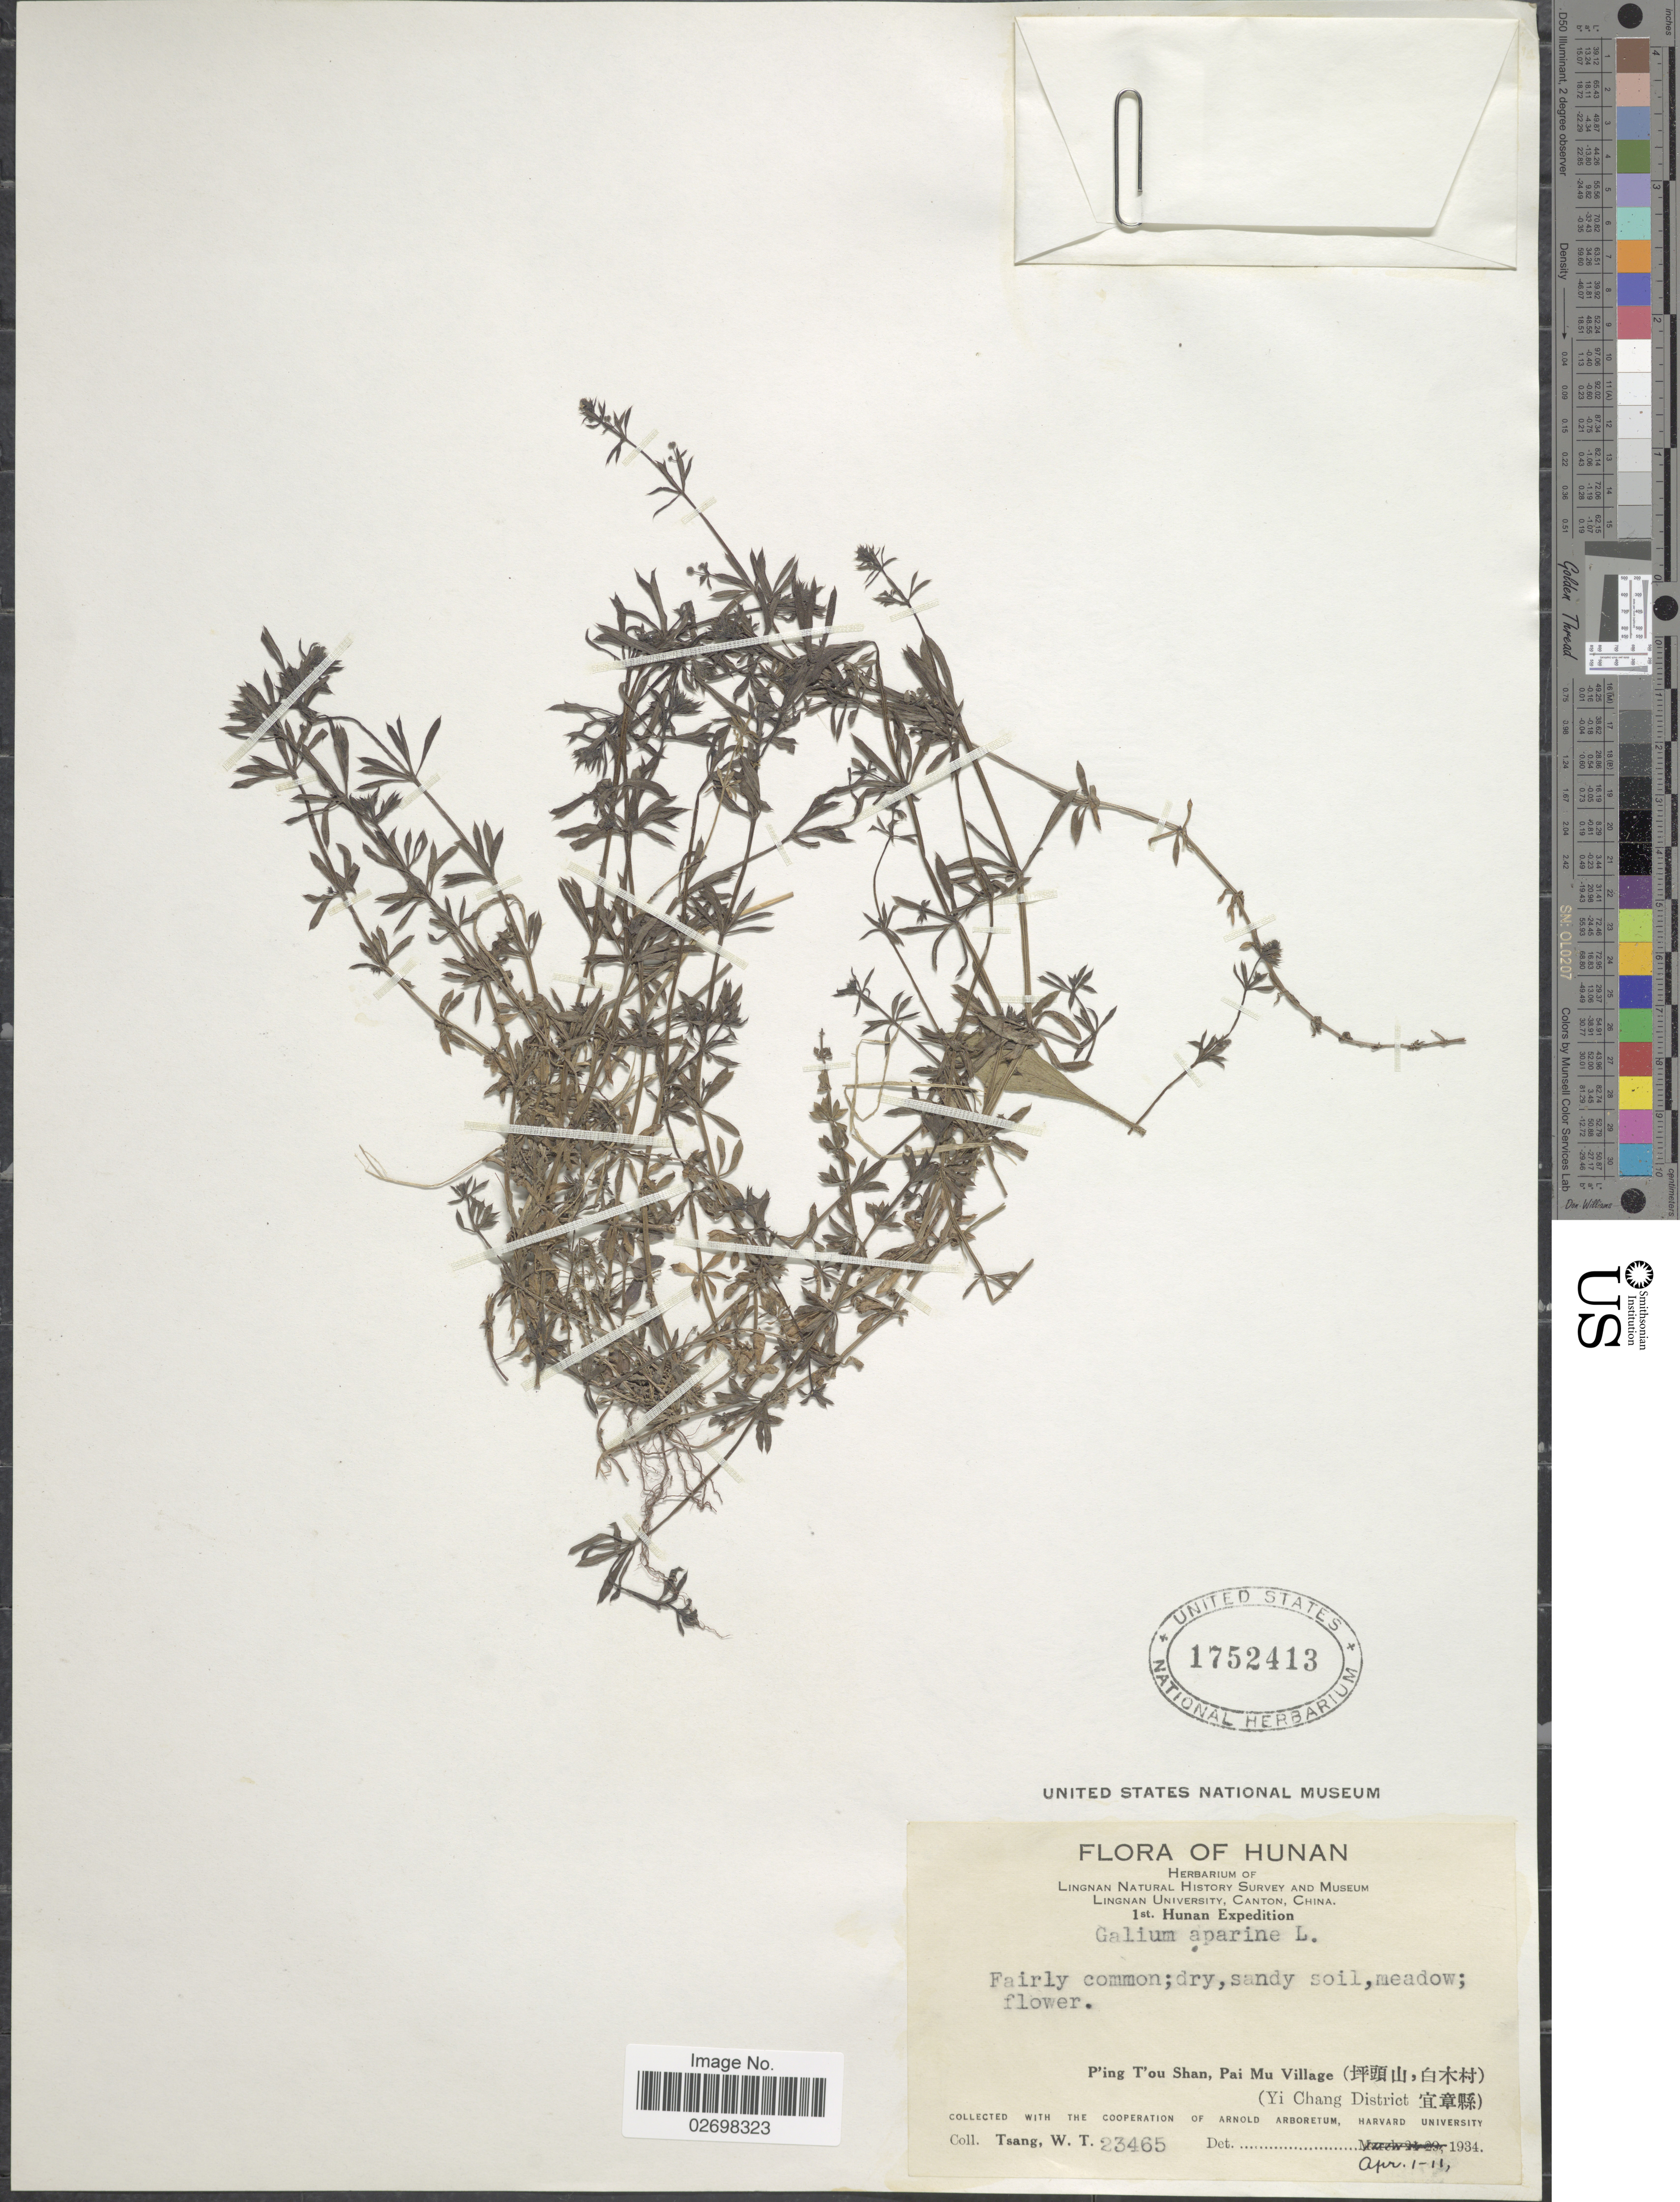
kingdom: Plantae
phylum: Tracheophyta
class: Magnoliopsida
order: Gentianales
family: Rubiaceae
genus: Galium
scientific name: Galium aparine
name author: L.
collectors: W. T. Tsang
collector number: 23465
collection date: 1934-04-01/1934-04-11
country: China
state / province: Hunan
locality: P'ing T'ou Shan, Pai Mu Village (Yi Chang District)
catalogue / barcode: US 1752413